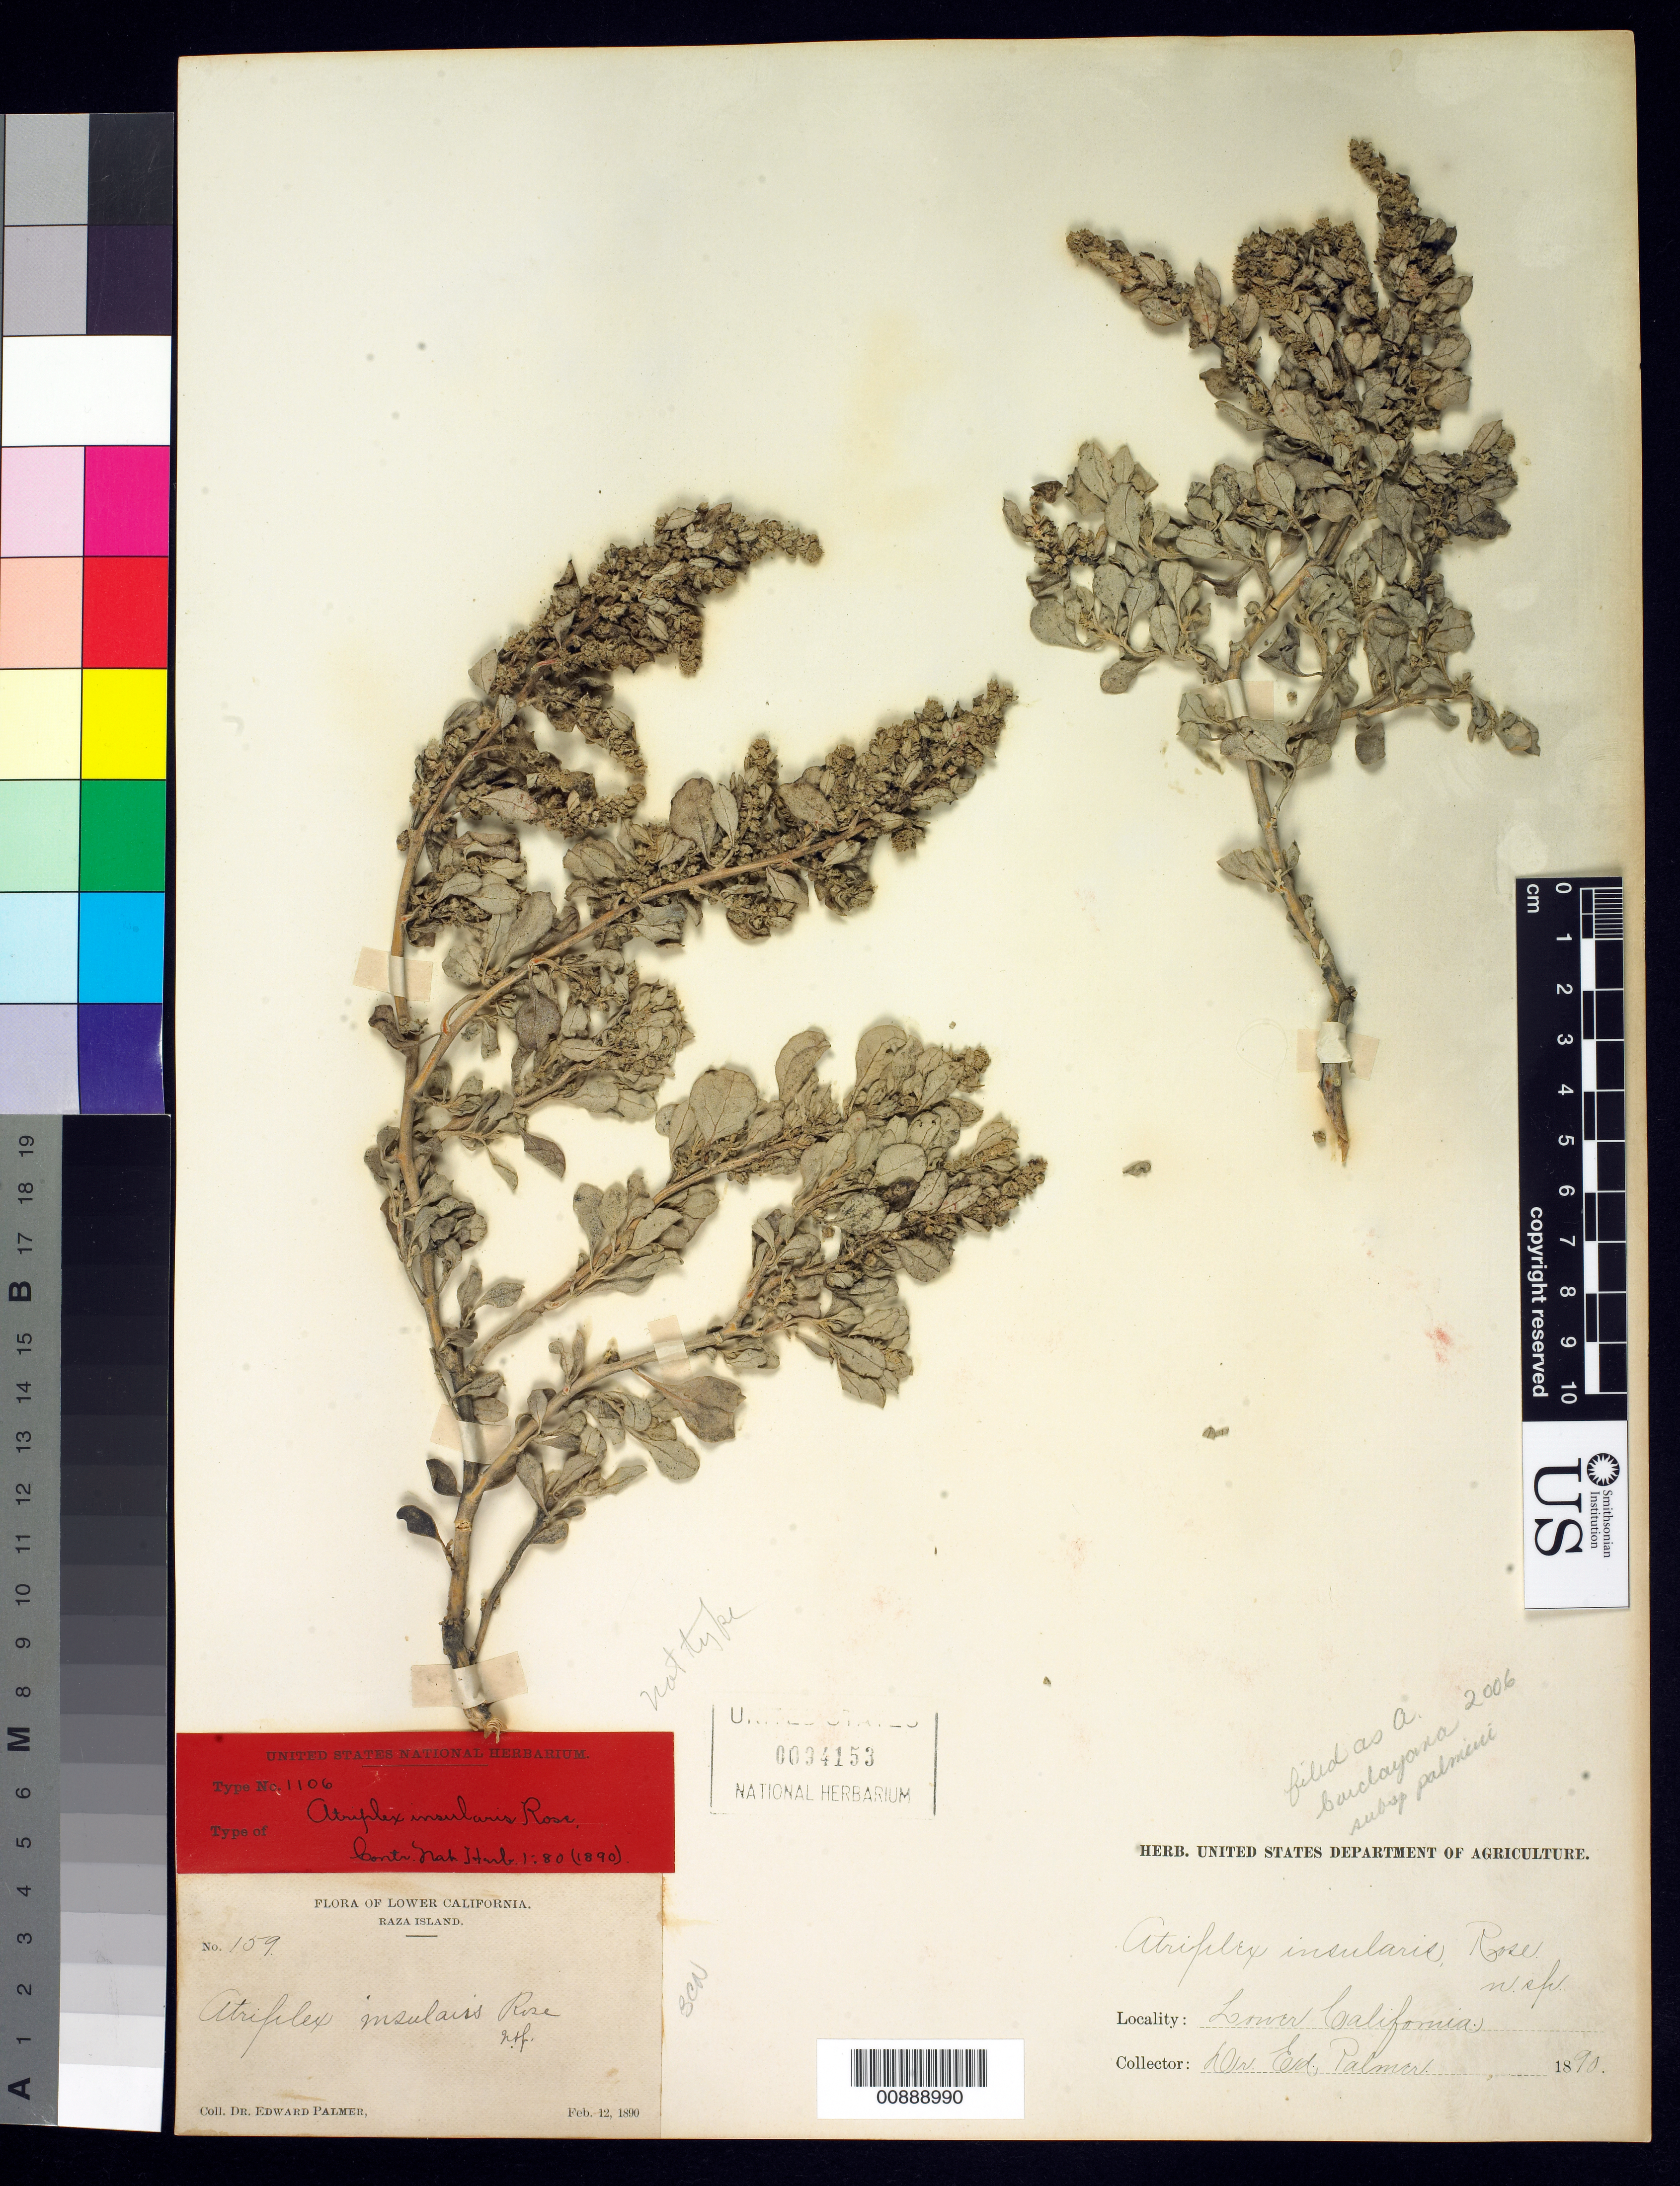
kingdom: Plantae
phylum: Tracheophyta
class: Magnoliopsida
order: Caryophyllales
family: Amaranthaceae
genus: Atriplex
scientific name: Atriplex insularis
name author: Rose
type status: Syntype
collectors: E. Palmer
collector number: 159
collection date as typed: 12 Feb 1890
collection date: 1890-02-12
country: Mexico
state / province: Baja California Norte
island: Raza I.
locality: Lower California, Raza Island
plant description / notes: Red label says: Type No. 1106 / Type of of Atriplex insularis Rose.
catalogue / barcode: US 94153